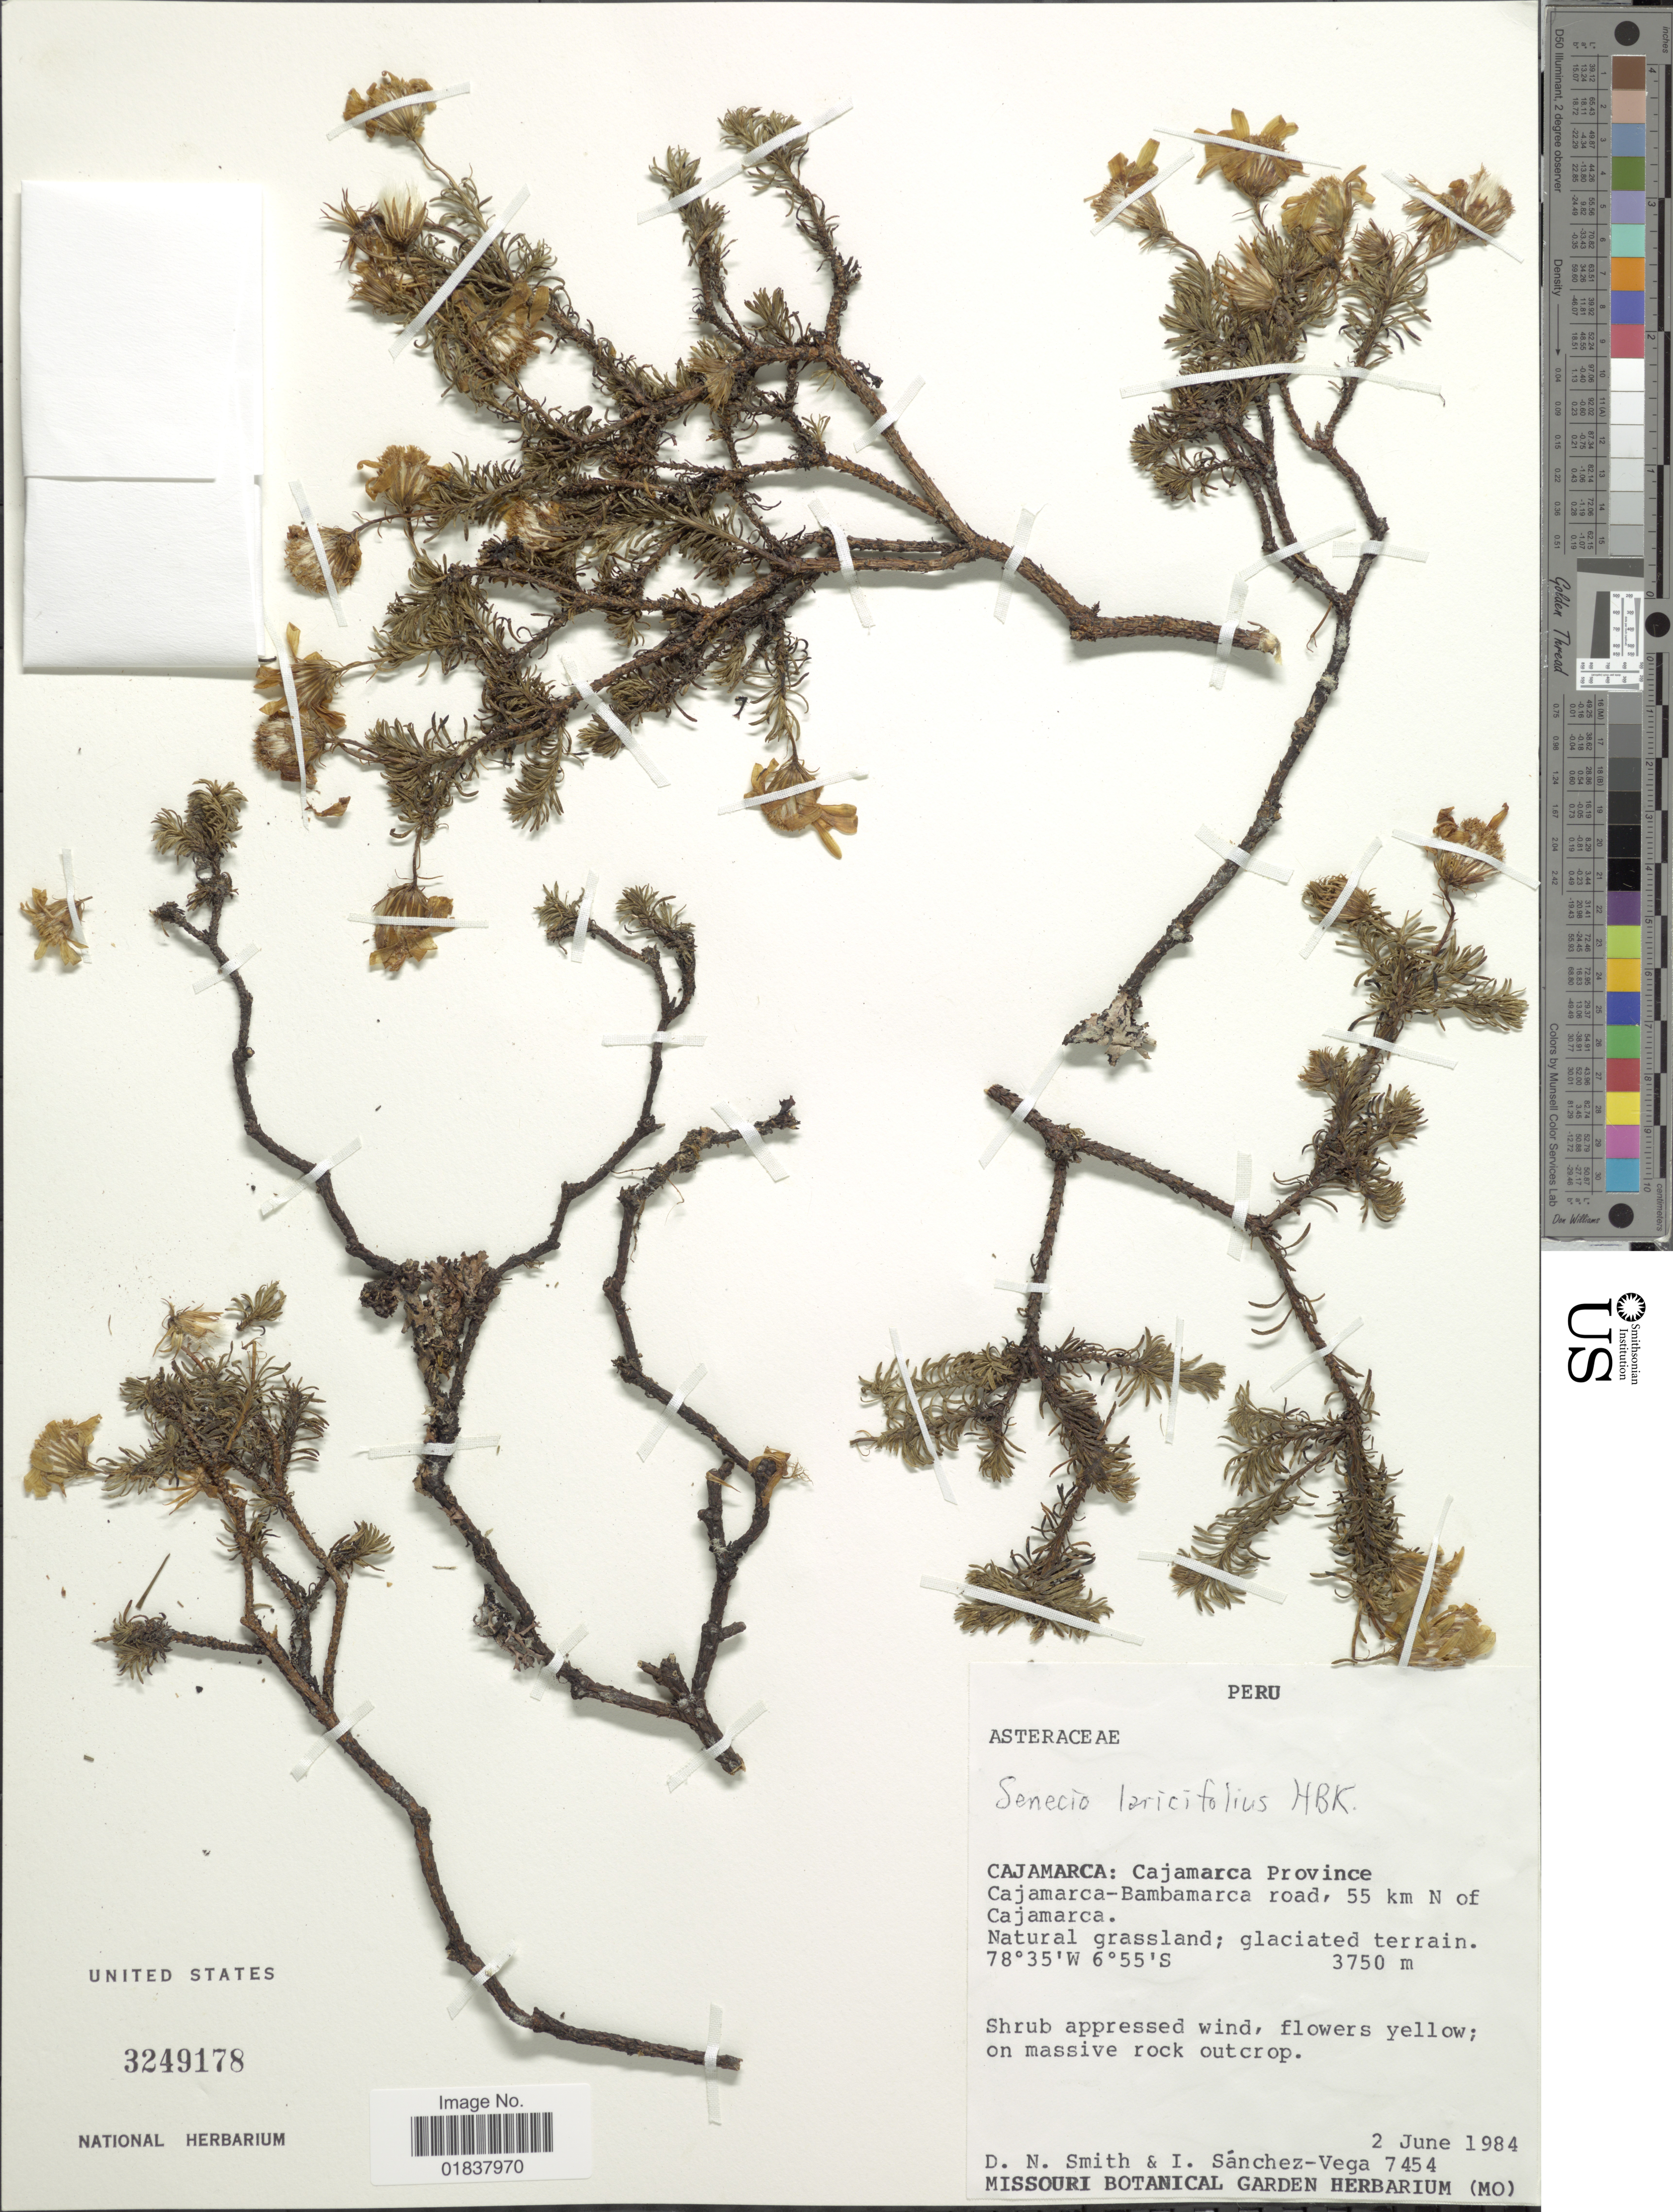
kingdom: Plantae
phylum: Tracheophyta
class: Magnoliopsida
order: Asterales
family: Asteraceae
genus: Senecio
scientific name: Senecio laricifolius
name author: Kunth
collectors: D. Smith & I. Sánchez-Vega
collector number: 7454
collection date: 1984-06-02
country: Peru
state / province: Cajamarca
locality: Cajamarca Province, Cajamarca-Bambamarca road, 55 km N of Cajamarca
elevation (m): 3750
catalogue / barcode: US 3249178